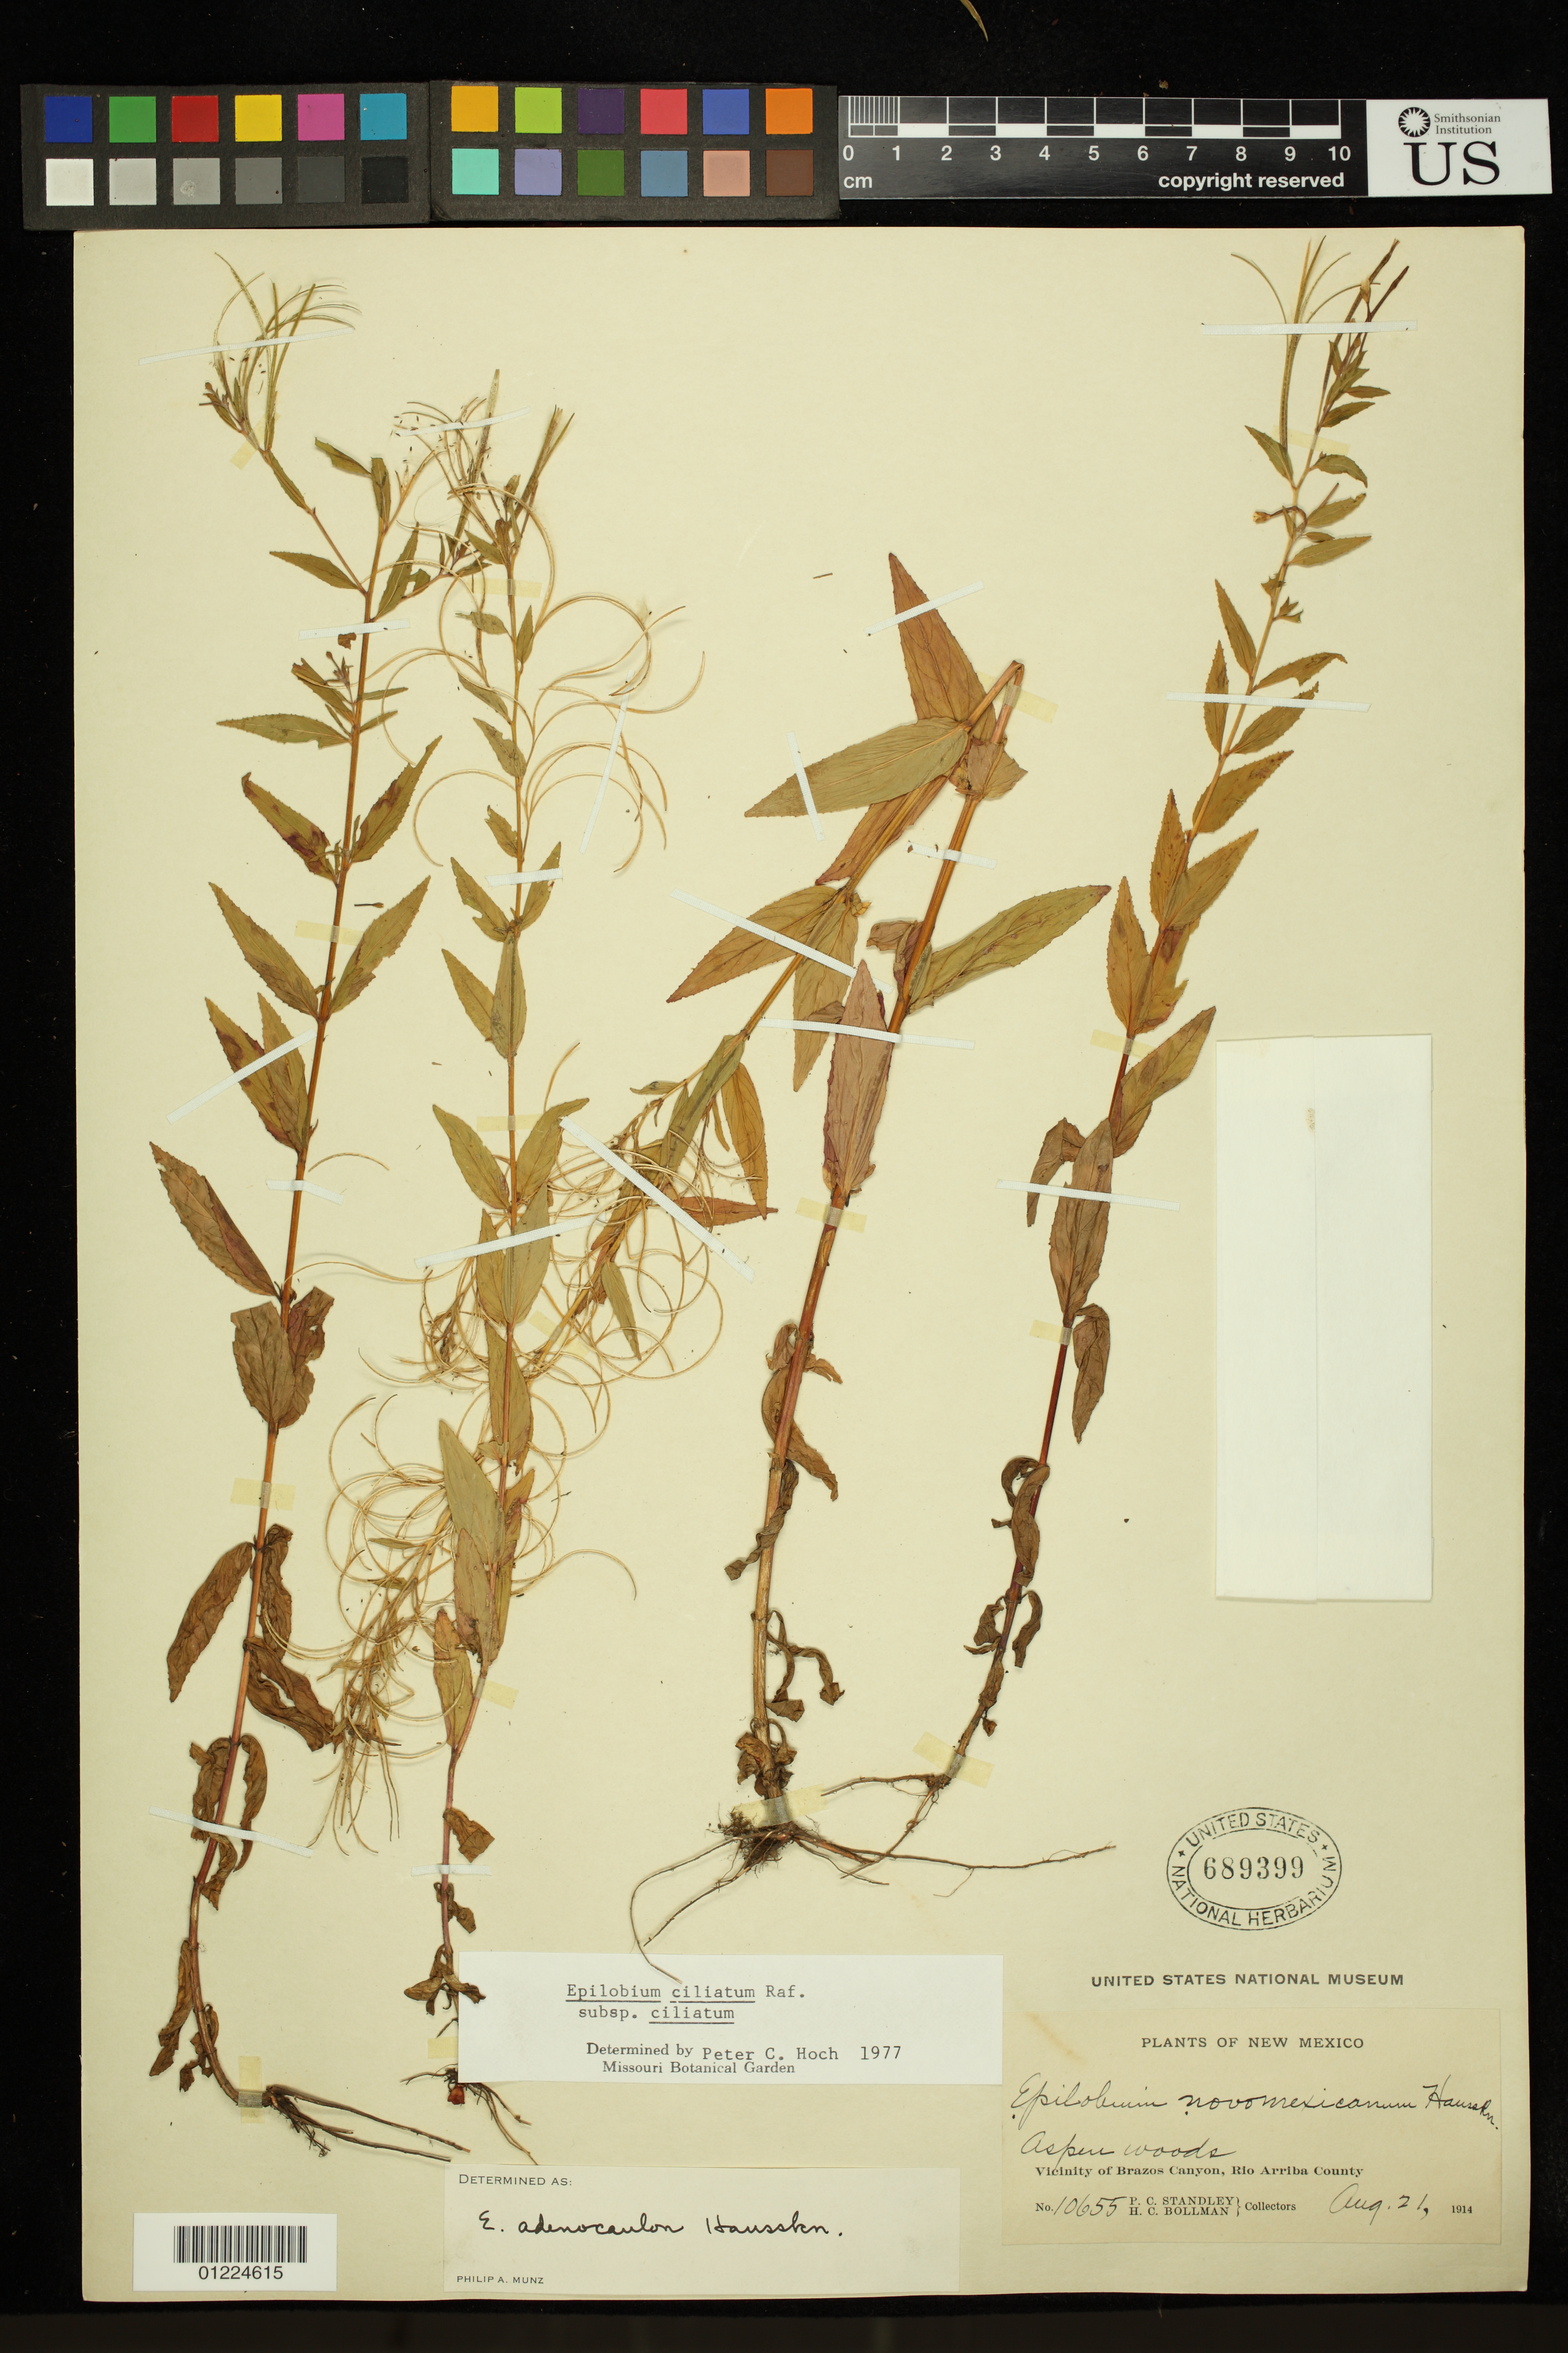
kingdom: Plantae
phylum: Tracheophyta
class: Magnoliopsida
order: Myrtales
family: Onagraceae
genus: Epilobium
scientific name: Epilobium ciliatum subsp. ciliatum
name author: Raf.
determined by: Hoch, P. C.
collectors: P. C. Standley & H. C. Bollman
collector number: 10655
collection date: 1914-08-21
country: United States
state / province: New Mexico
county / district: Rio Arriba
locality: Vicinity of Brazos Canyon.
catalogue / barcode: US 689399